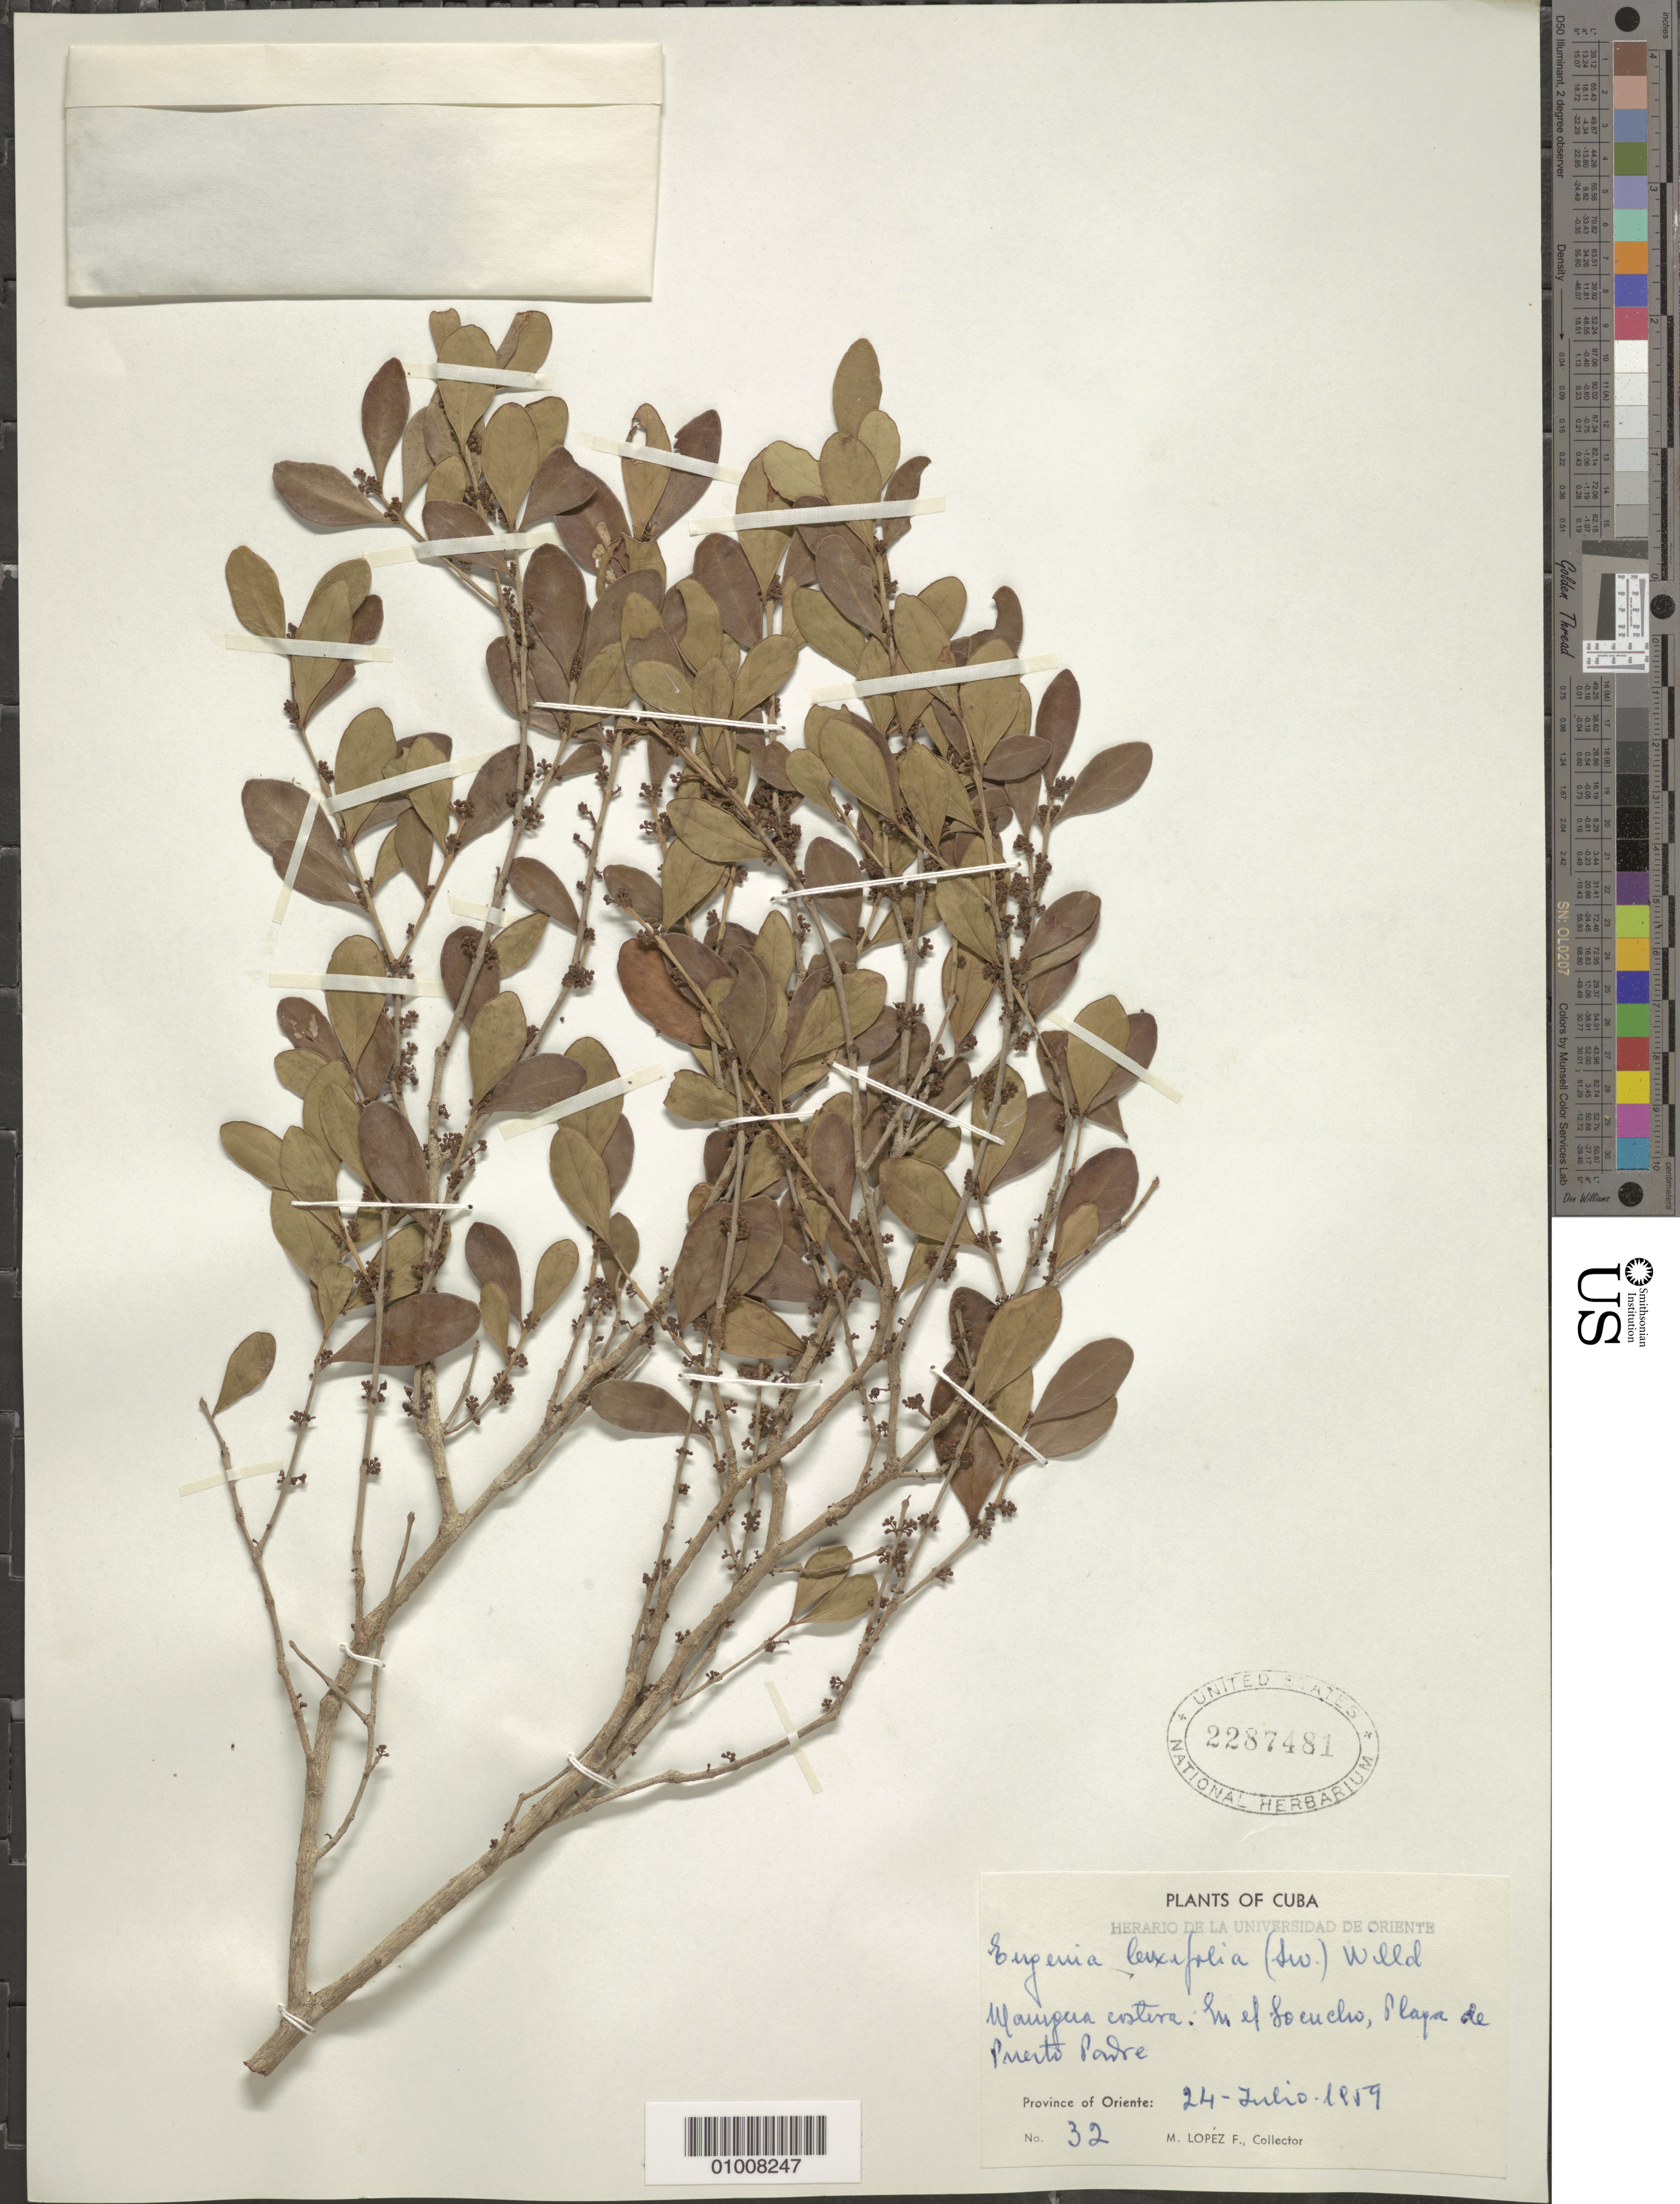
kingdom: Plantae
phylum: Tracheophyta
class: Magnoliopsida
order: Myrtales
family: Myrtaceae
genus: Eugenia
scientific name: Eugenia foetida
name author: Pers.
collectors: M. López Figueiras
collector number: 32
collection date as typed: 24 Jul 1959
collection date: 1959-07-24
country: Cuba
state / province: Oriente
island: Cuba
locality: Manigua costera El Socucho, Playa de Puerto Padre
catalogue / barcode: US 2287481